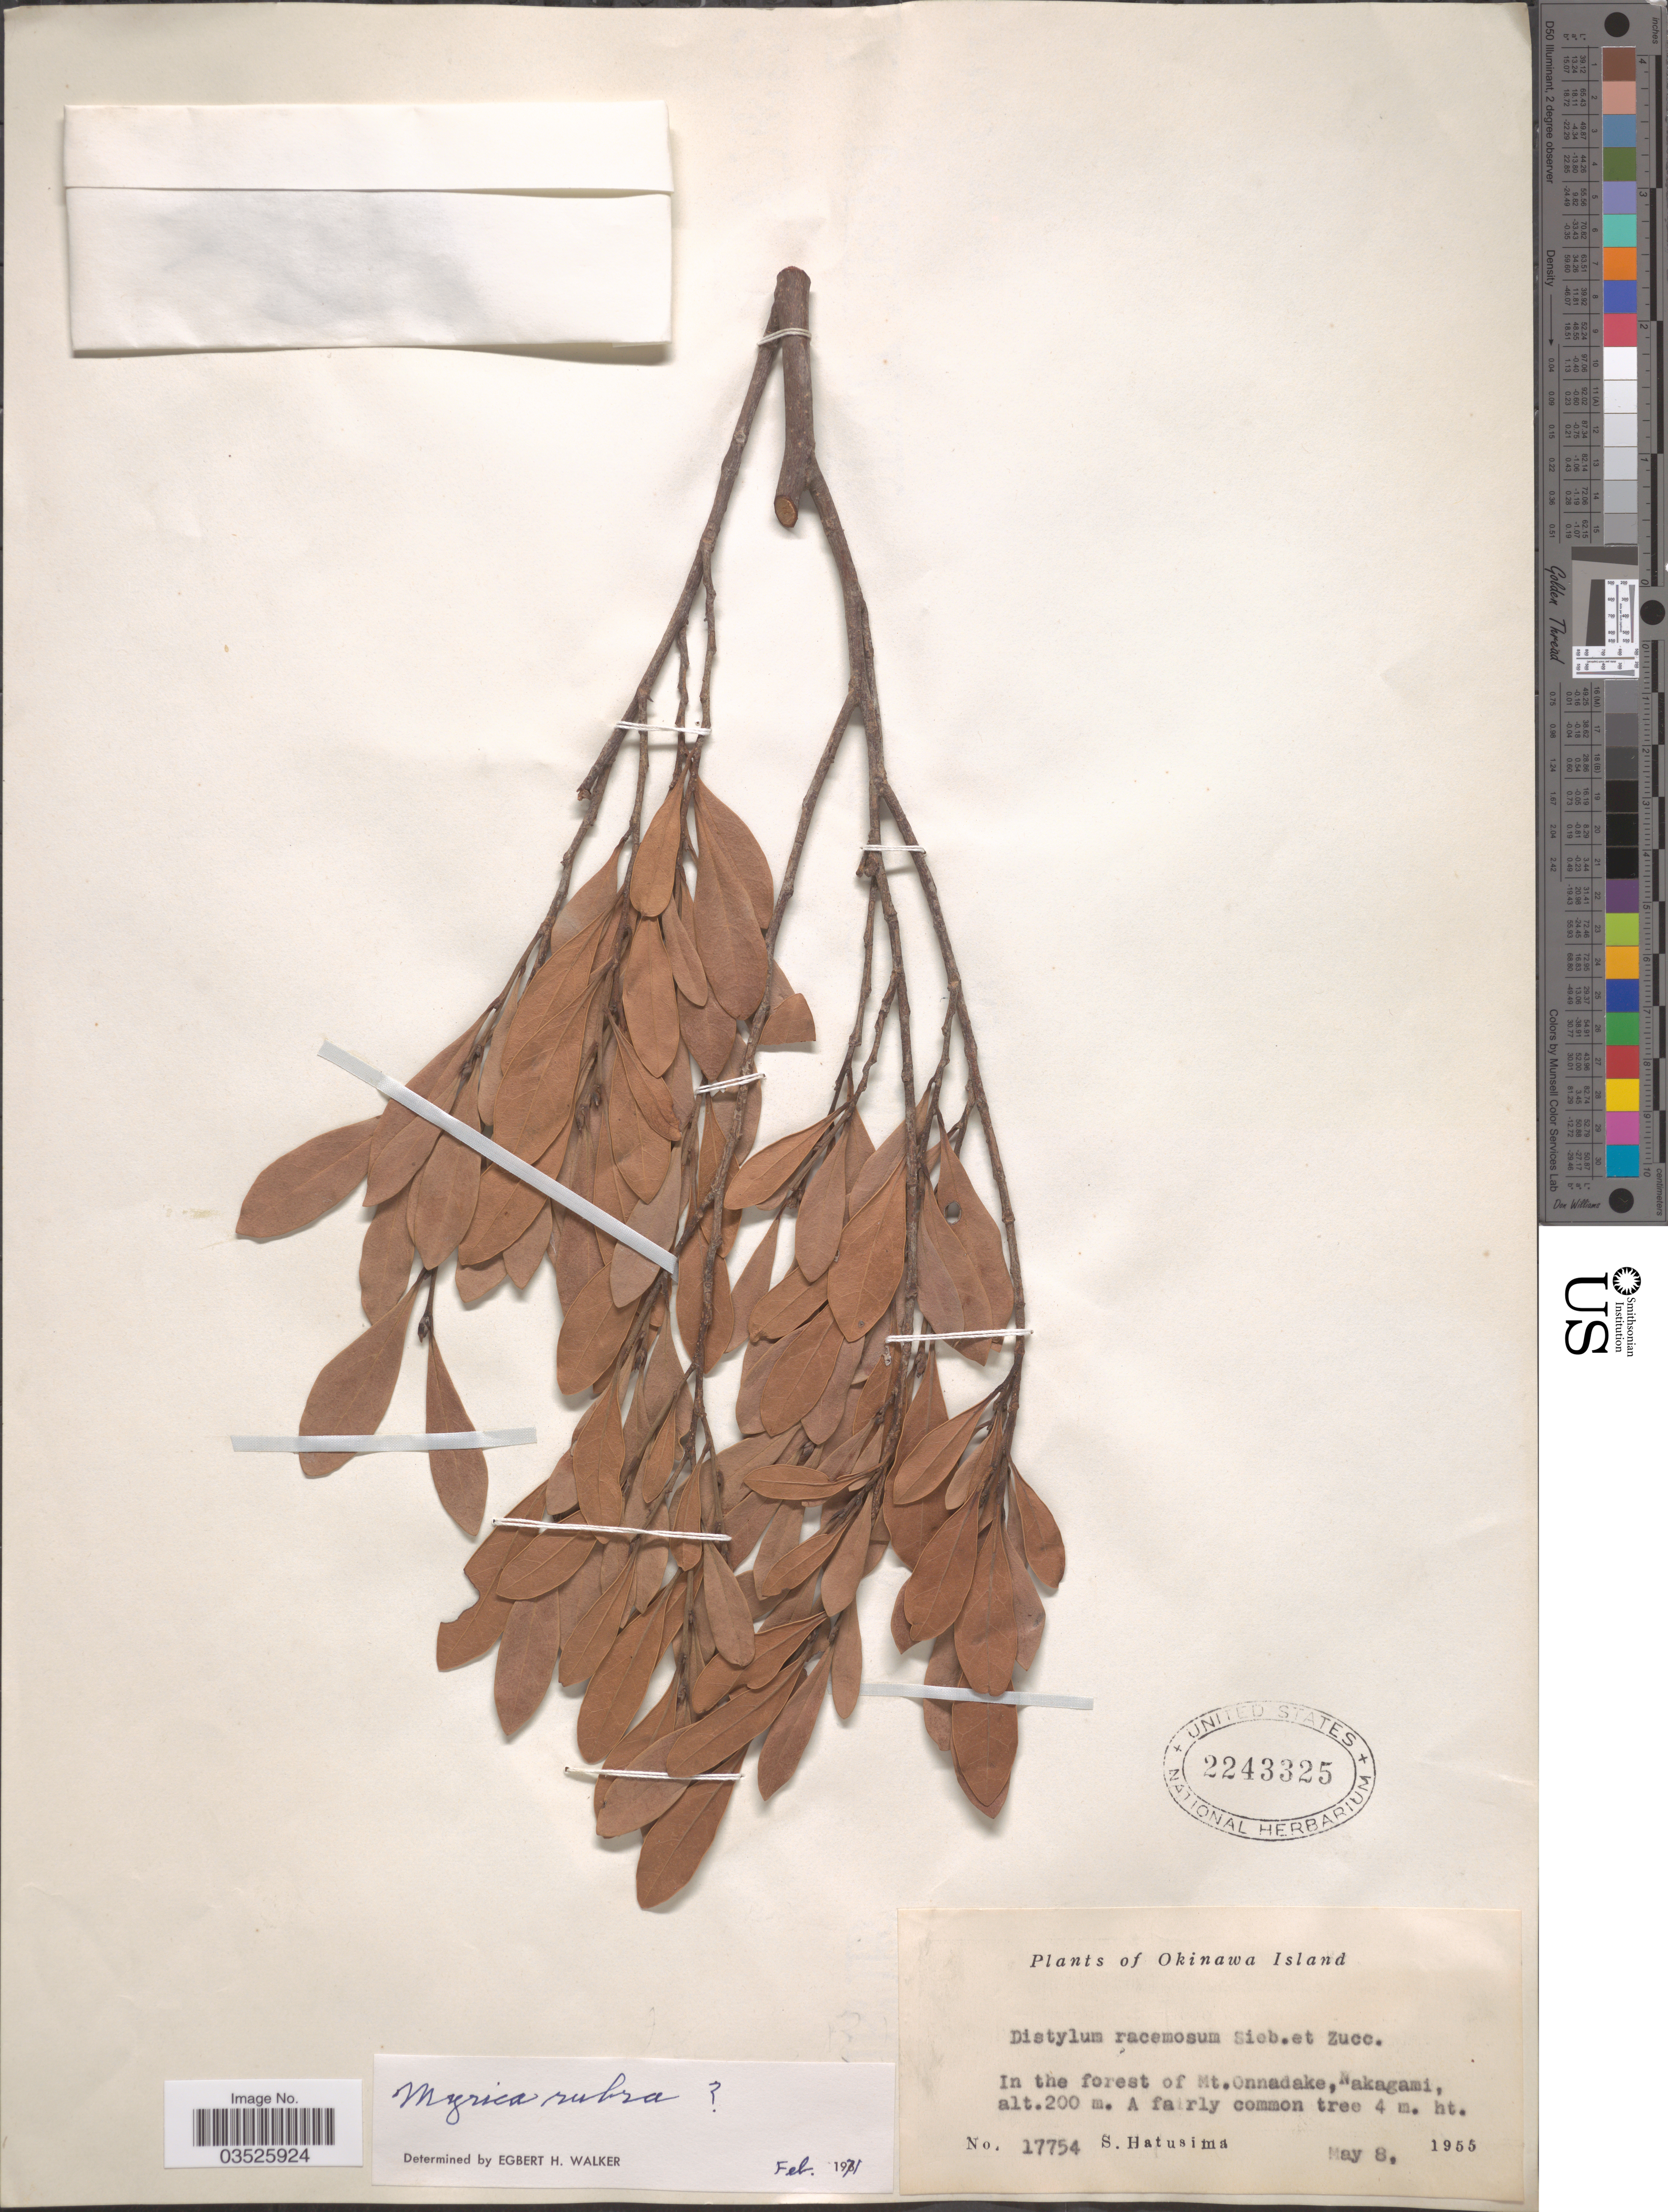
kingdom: Plantae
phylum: Tracheophyta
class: Magnoliopsida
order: Saxifragales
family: Hamamelidaceae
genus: Distylium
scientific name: Distylium racemosum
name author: Siebold & Zucc.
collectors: S. Hatusima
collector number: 17754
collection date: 1955-05-08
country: Japan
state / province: Okinawa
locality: Okinawa Island. In the forest of Mt. Onnadake, Nakagami.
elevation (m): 200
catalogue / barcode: US 2243325